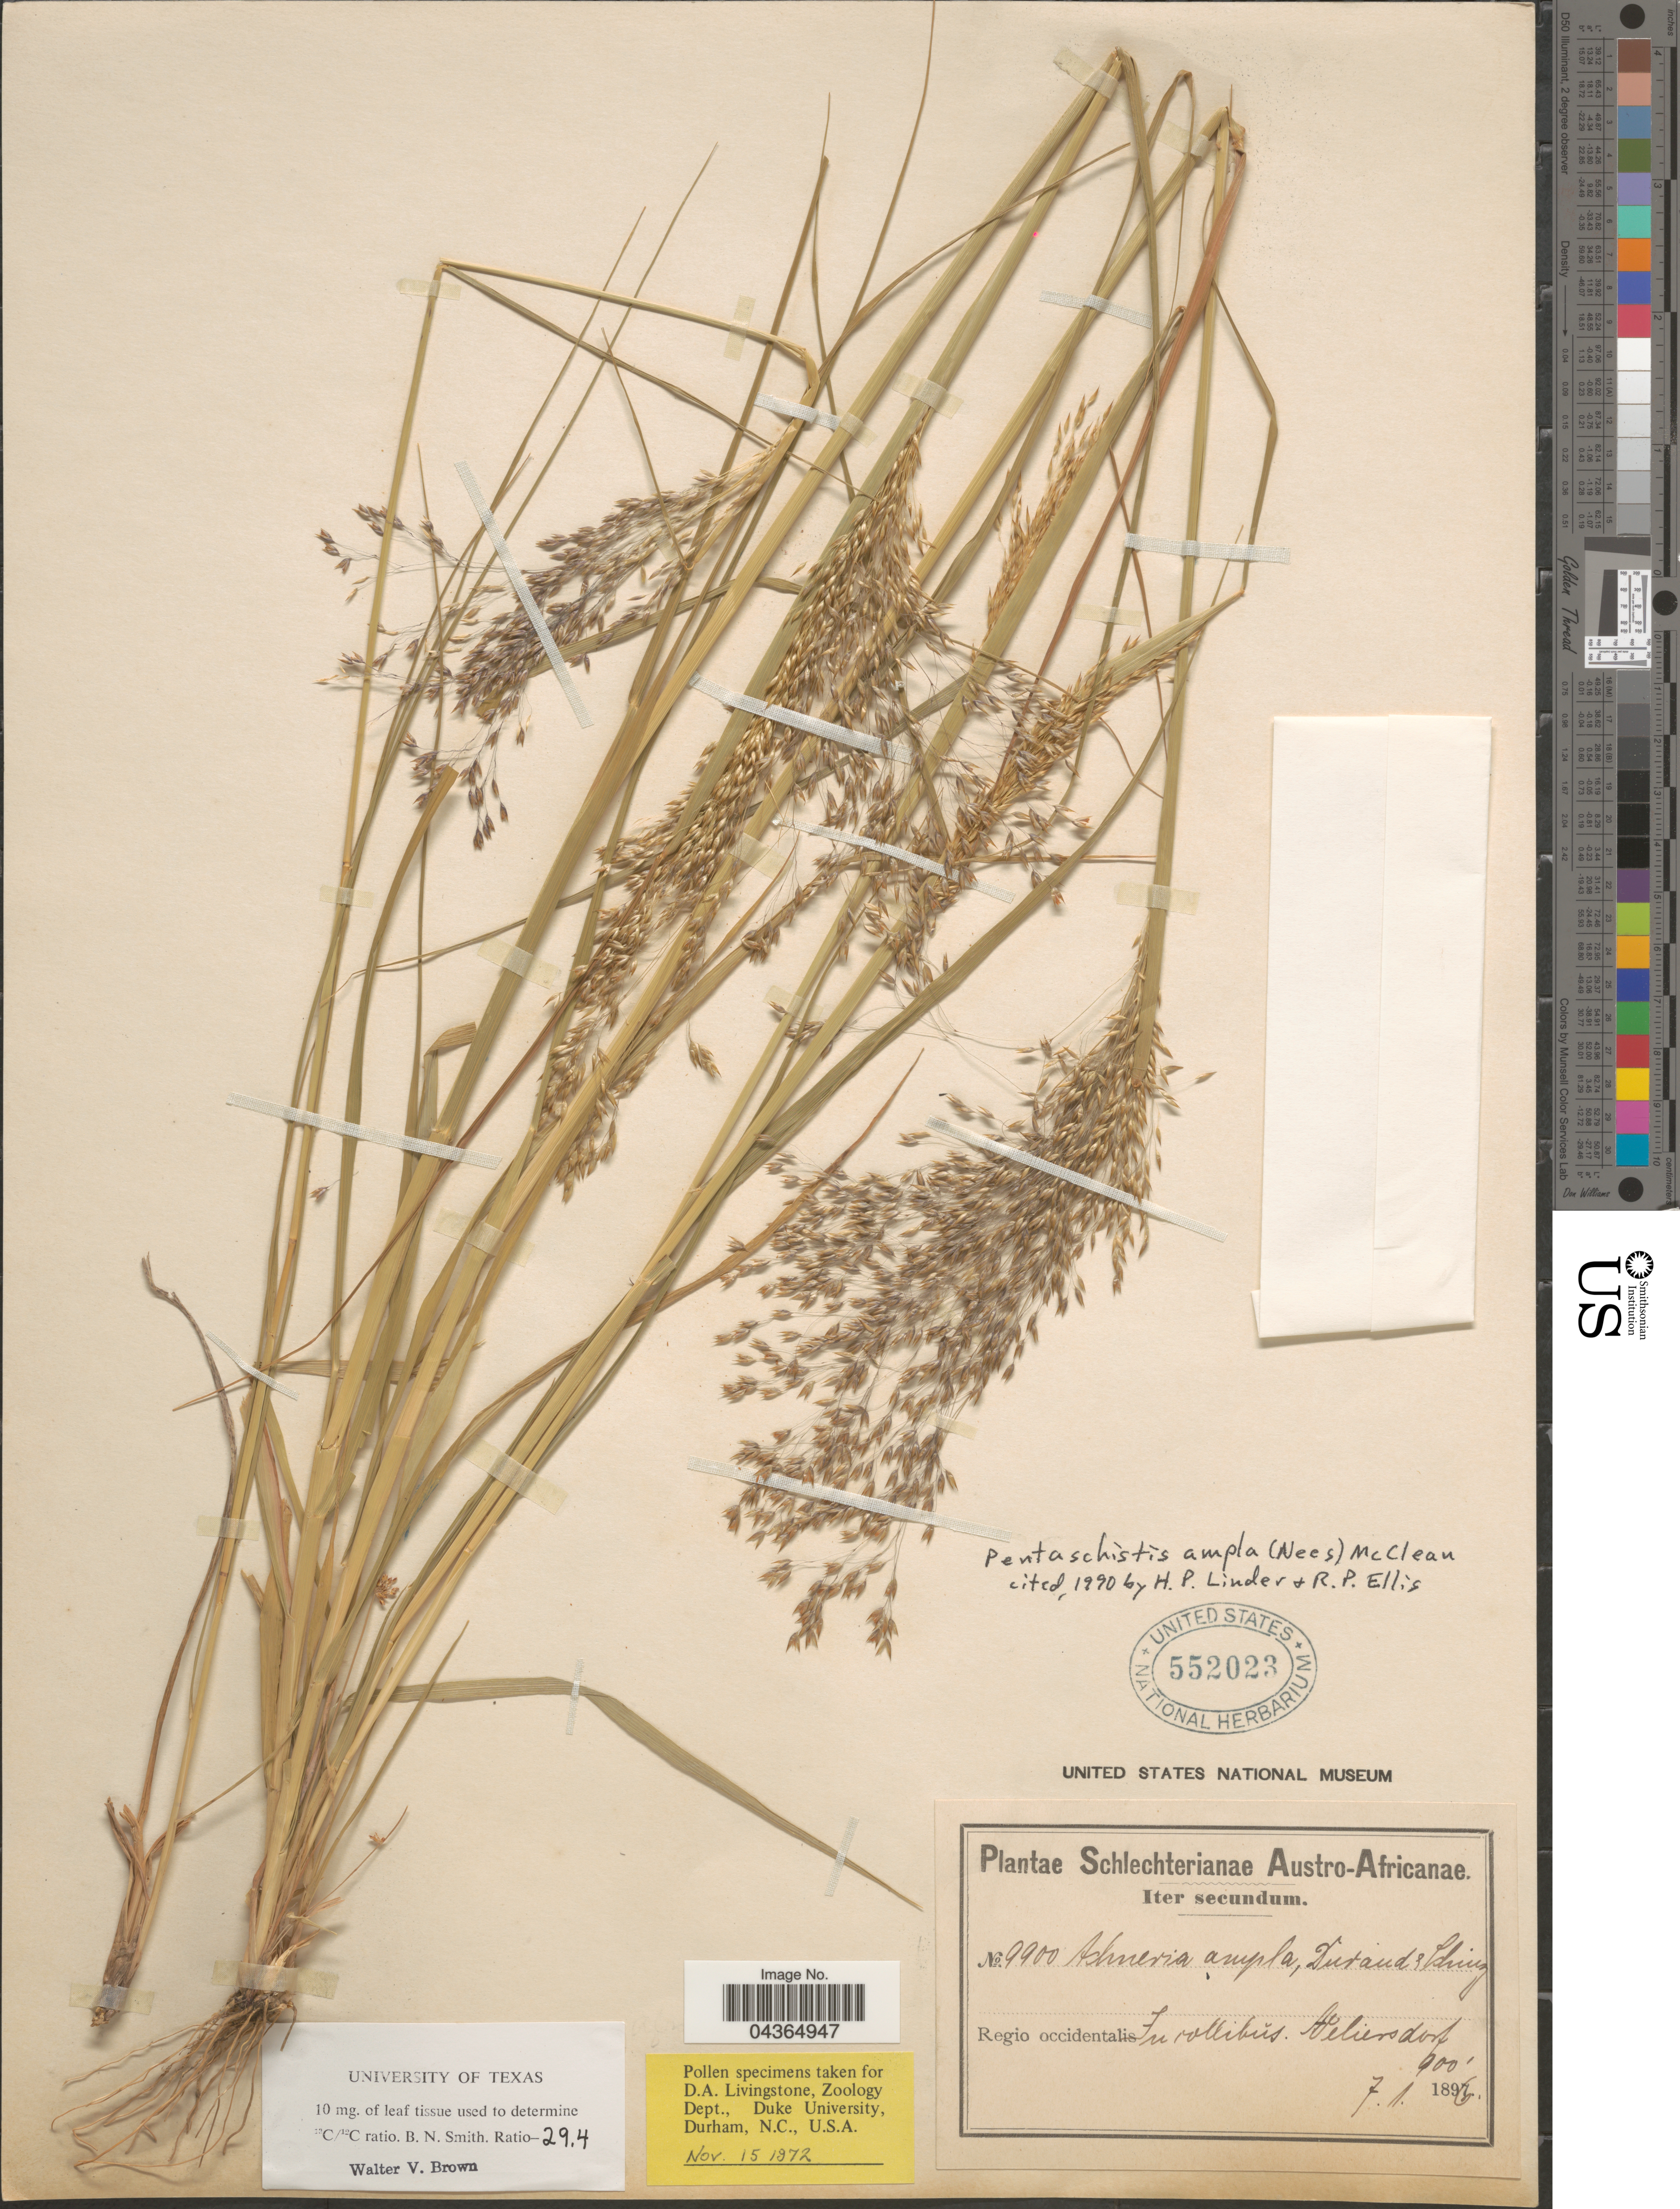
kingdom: Plantae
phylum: Tracheophyta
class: Liliopsida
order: Poales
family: Poaceae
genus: Pentameris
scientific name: Pentameris ampla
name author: (Nees) Galley & H.P. Linder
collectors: Schlechter, --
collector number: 9900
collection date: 1896-01-07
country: South Africa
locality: Austro-Africanae. Regio occidentalis. In collibus. Heliersdorf.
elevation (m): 274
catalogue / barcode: US 552023